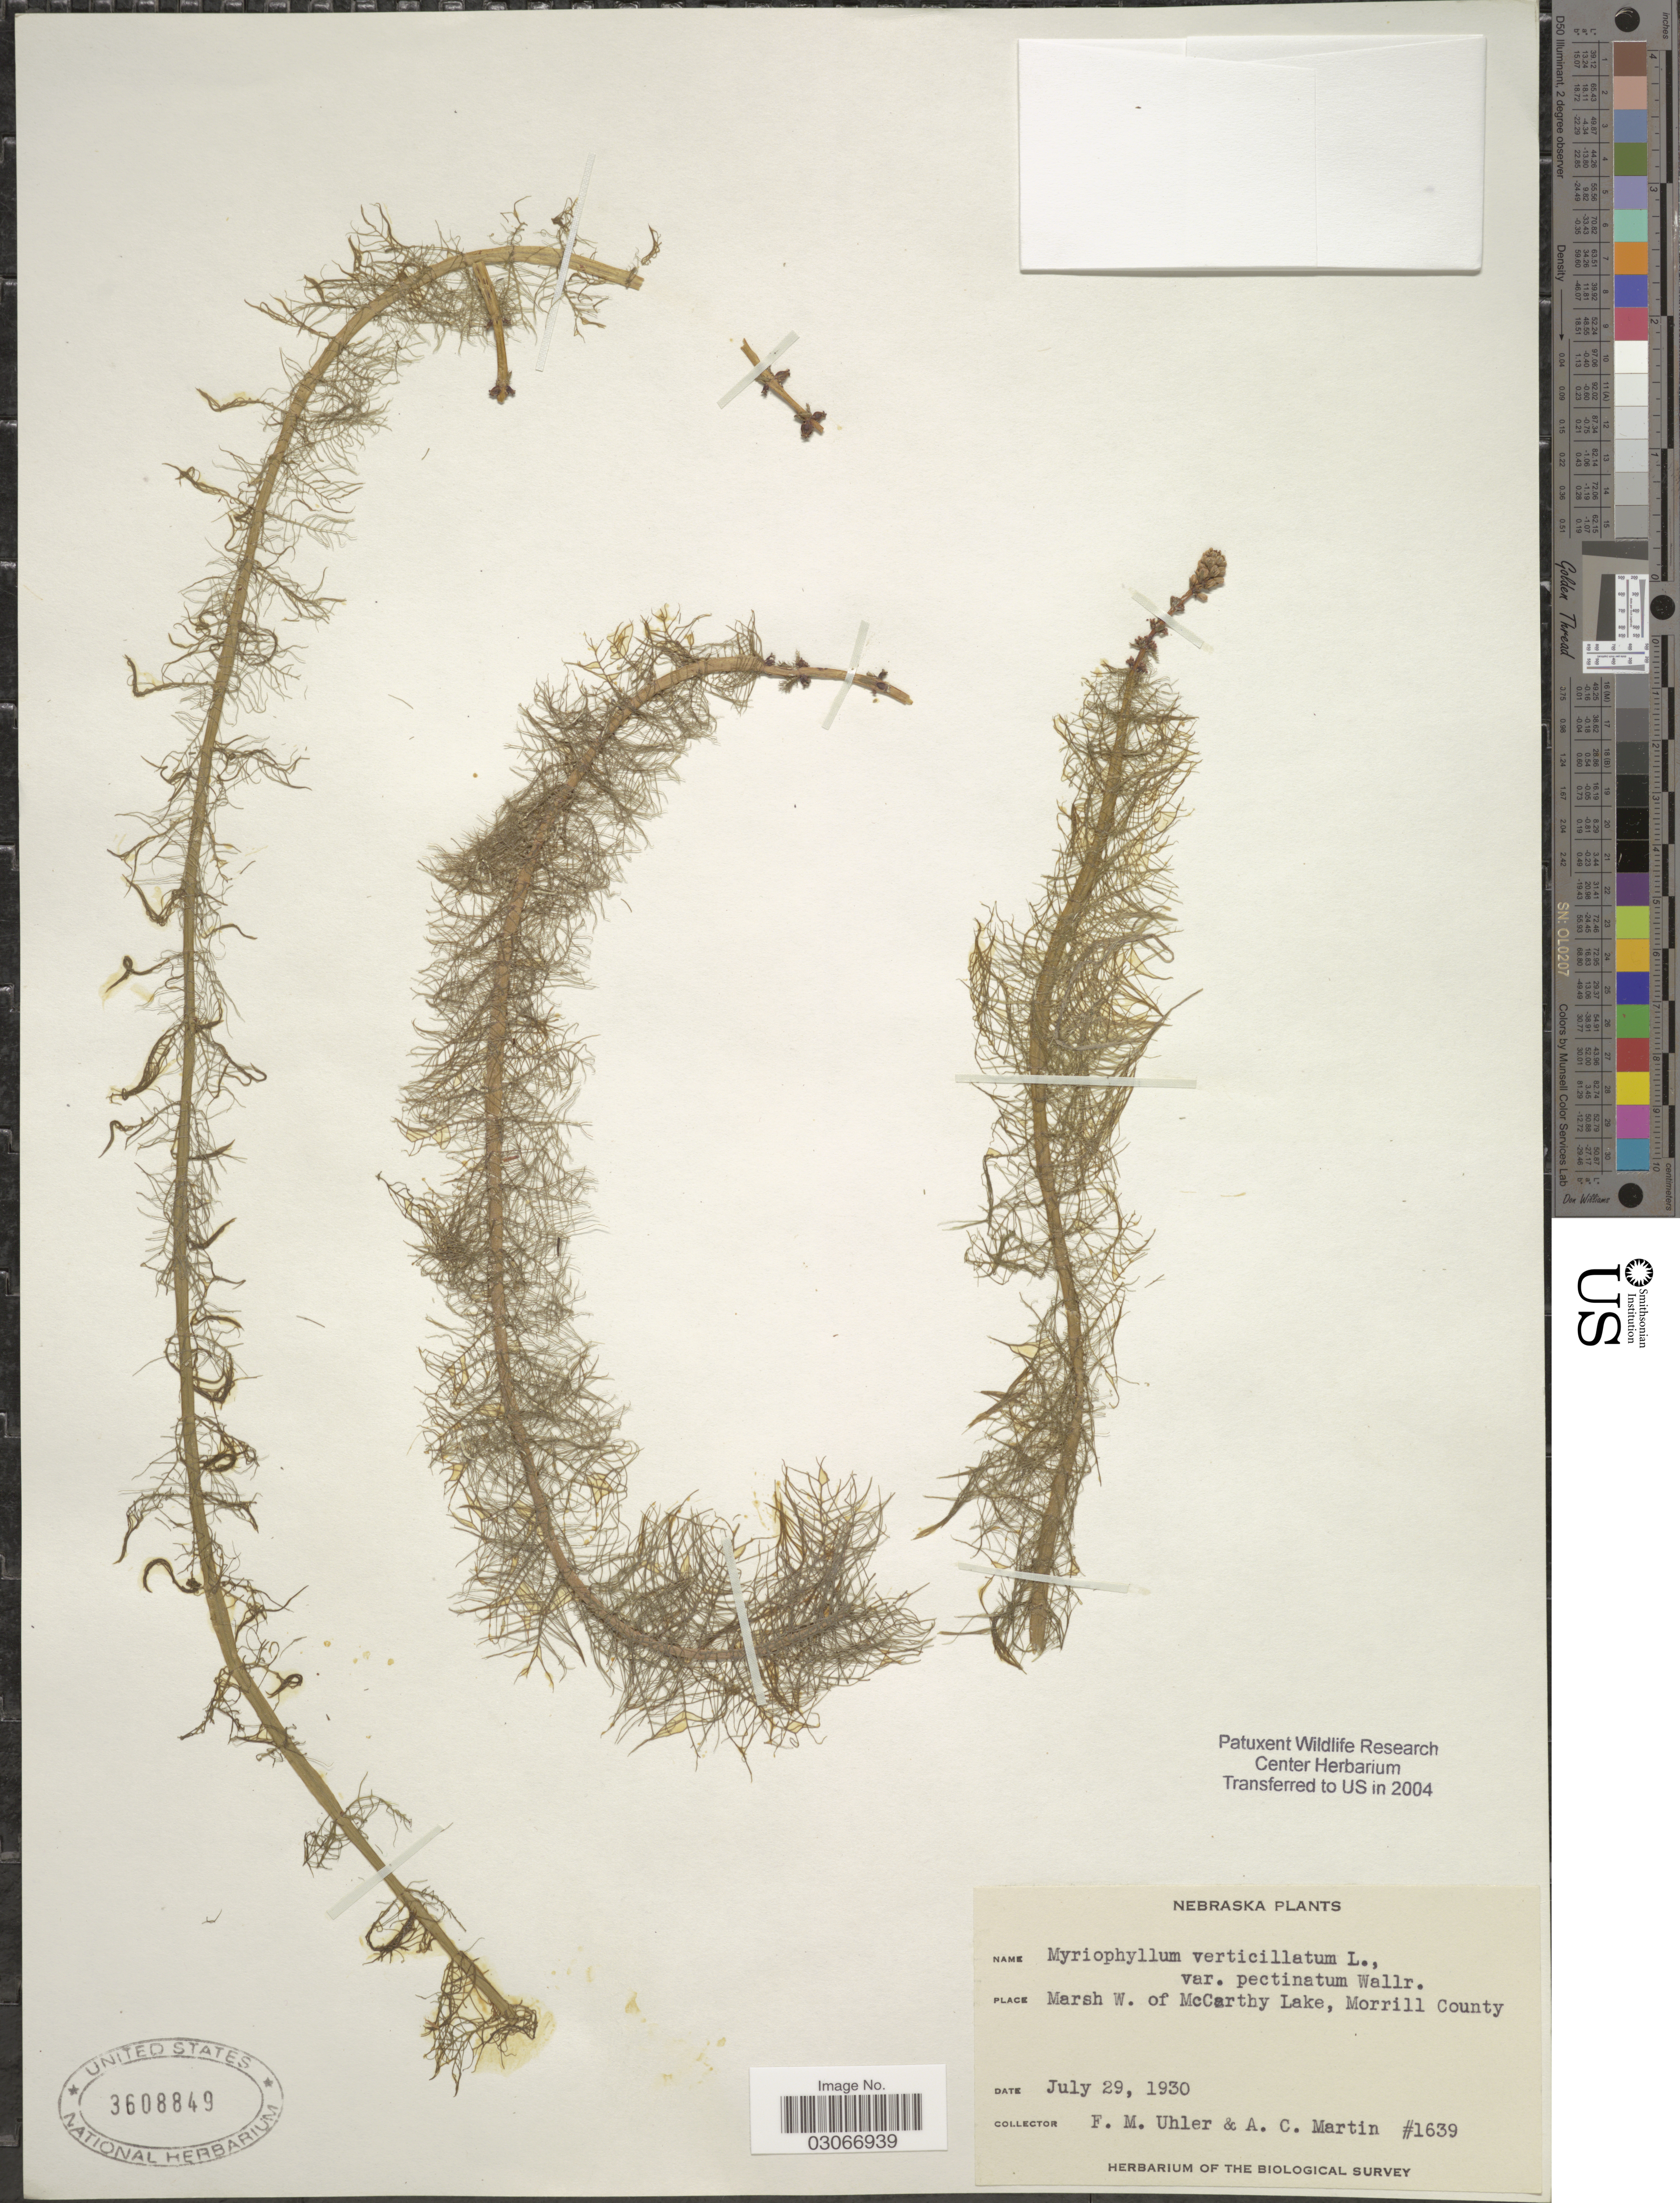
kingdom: Plantae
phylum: Tracheophyta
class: Magnoliopsida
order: Saxifragales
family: Haloragaceae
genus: Myriophyllum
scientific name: Myriophyllum verticillatum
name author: L.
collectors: F. M. Uhler & A. C. Martin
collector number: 1639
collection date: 1930-07-29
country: United States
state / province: Nebraska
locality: Marsh W. of McCarthy Lake, Morrill County.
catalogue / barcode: US 3608849